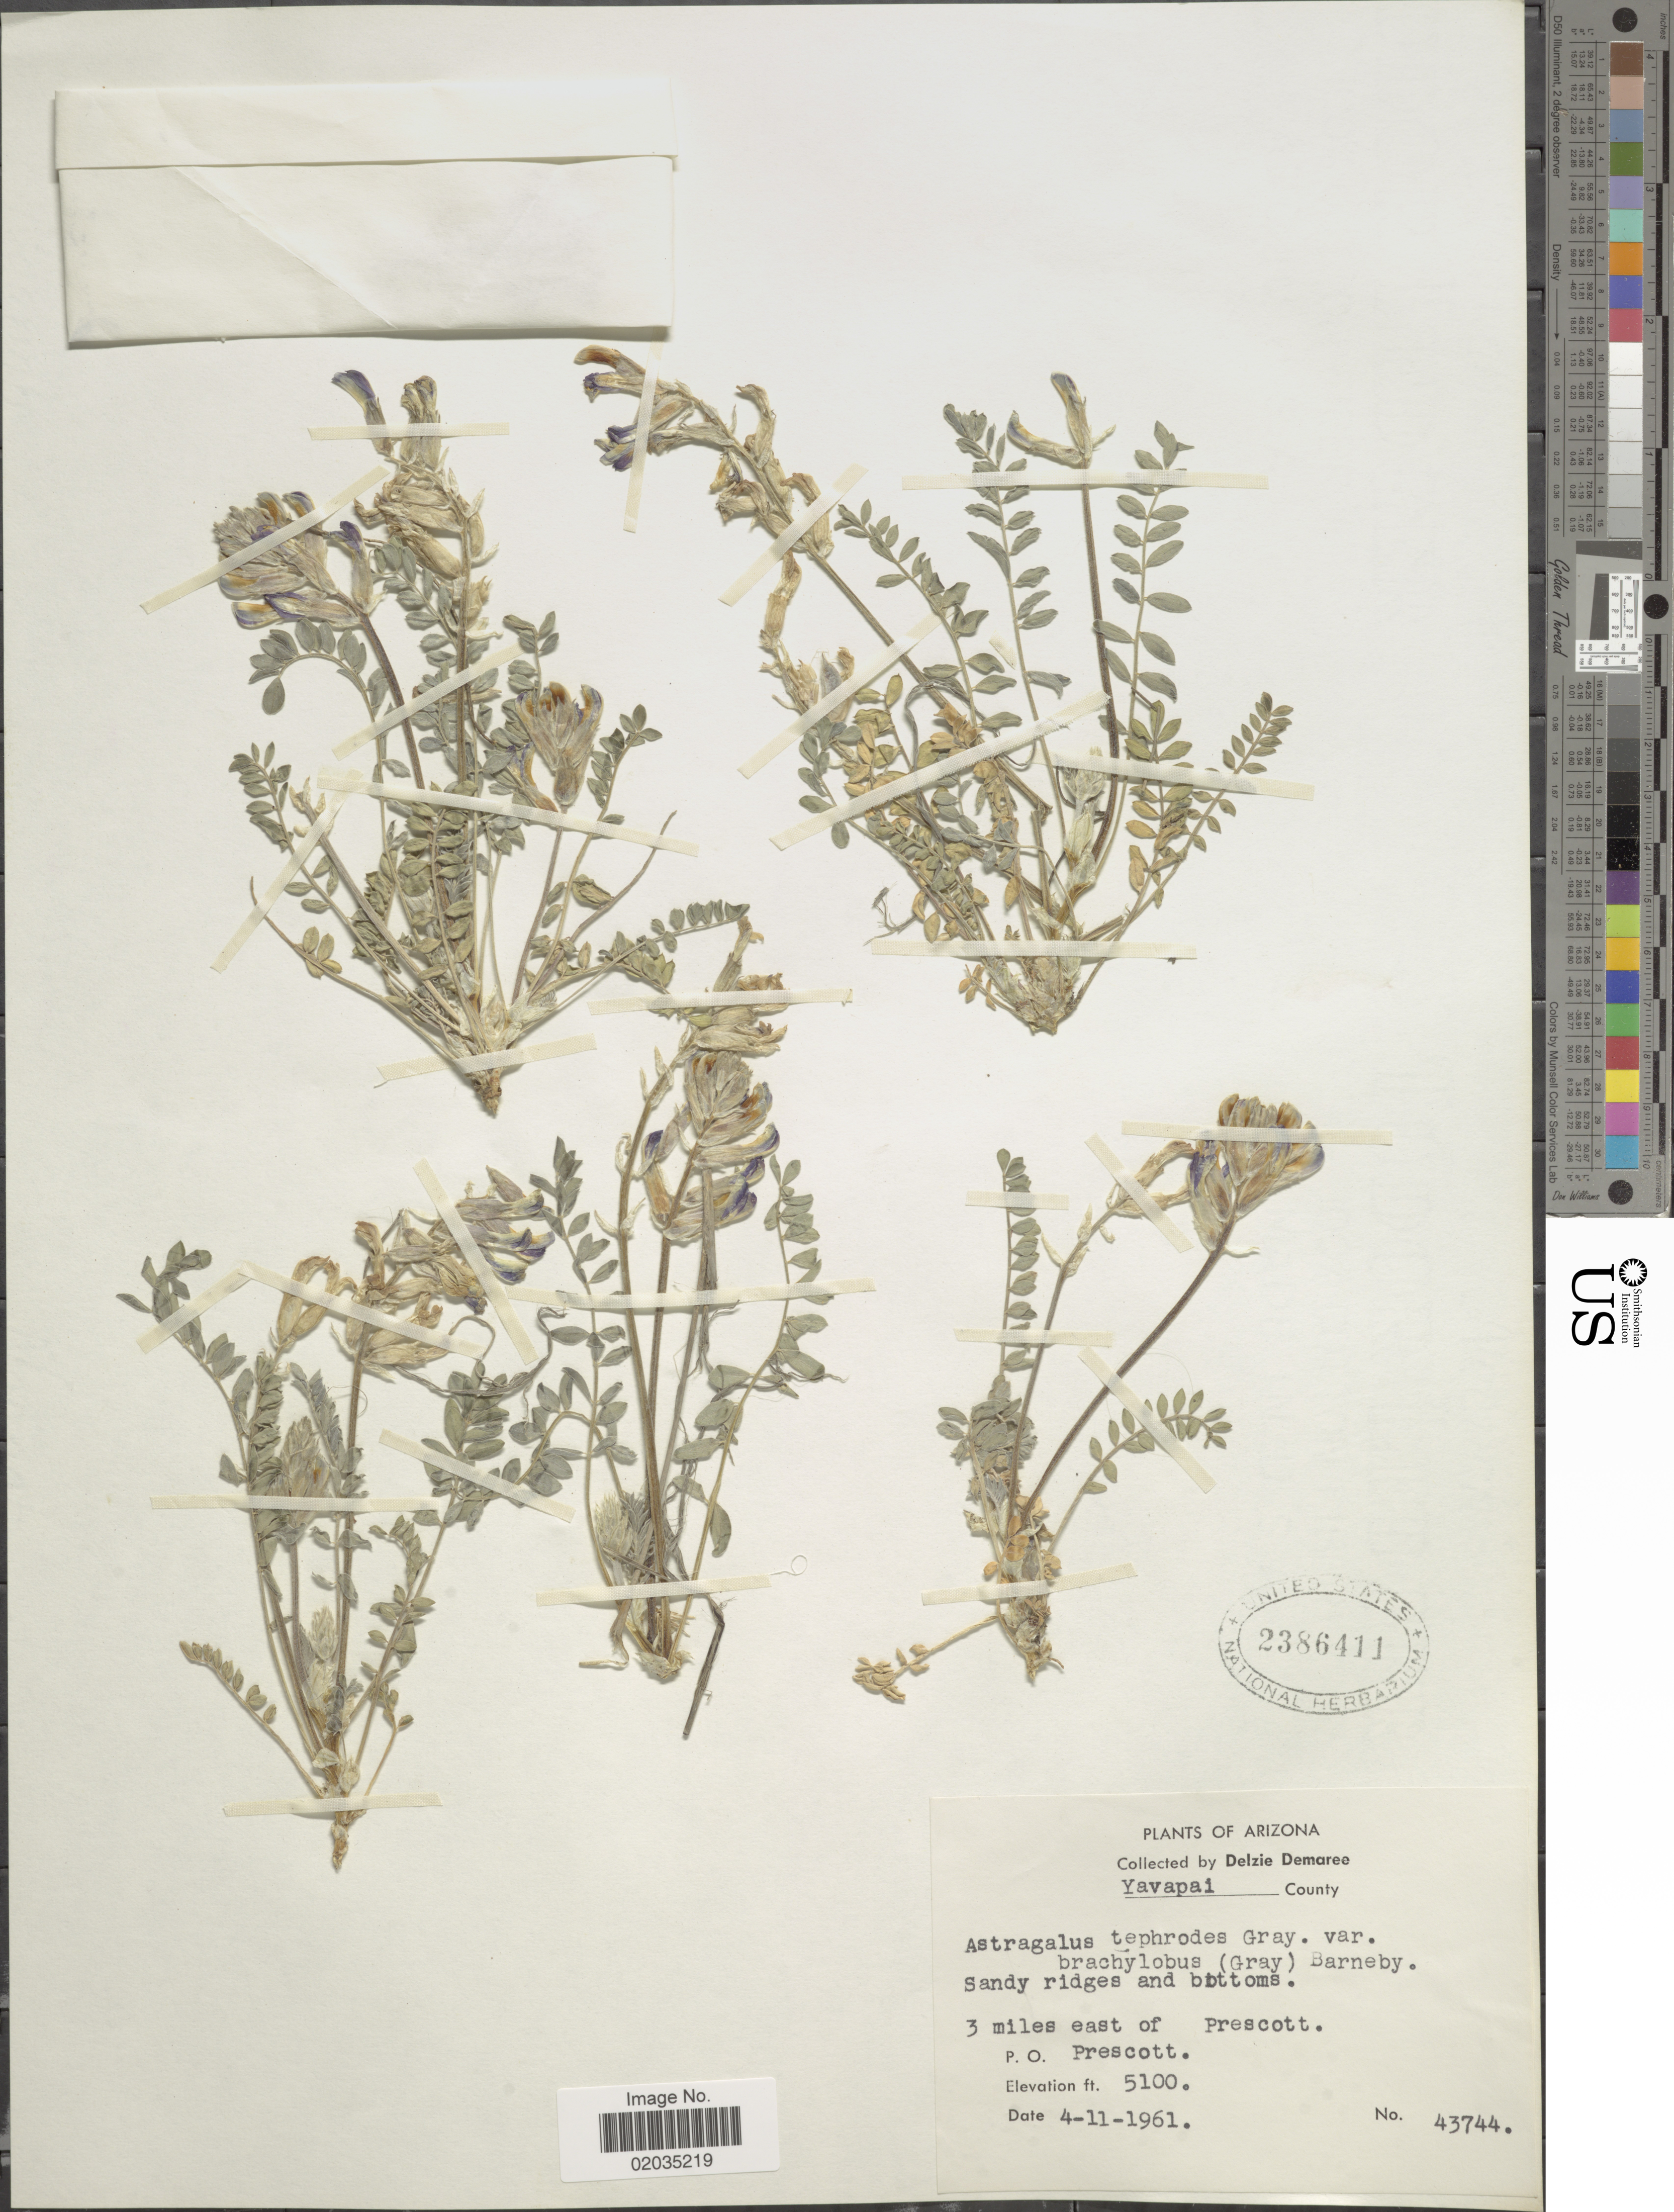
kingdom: Plantae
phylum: Tracheophyta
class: Magnoliopsida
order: Fabales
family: Fabaceae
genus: Astragalus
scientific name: Astragalus tephrodes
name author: A. Gray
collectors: D. Demaree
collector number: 43744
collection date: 1961-04-11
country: United States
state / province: Arizona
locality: Yavapai County, Sandy ridges and bottoms. 3 miles east of Presscott, P.O. Prescott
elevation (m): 1554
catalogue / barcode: US 2386411